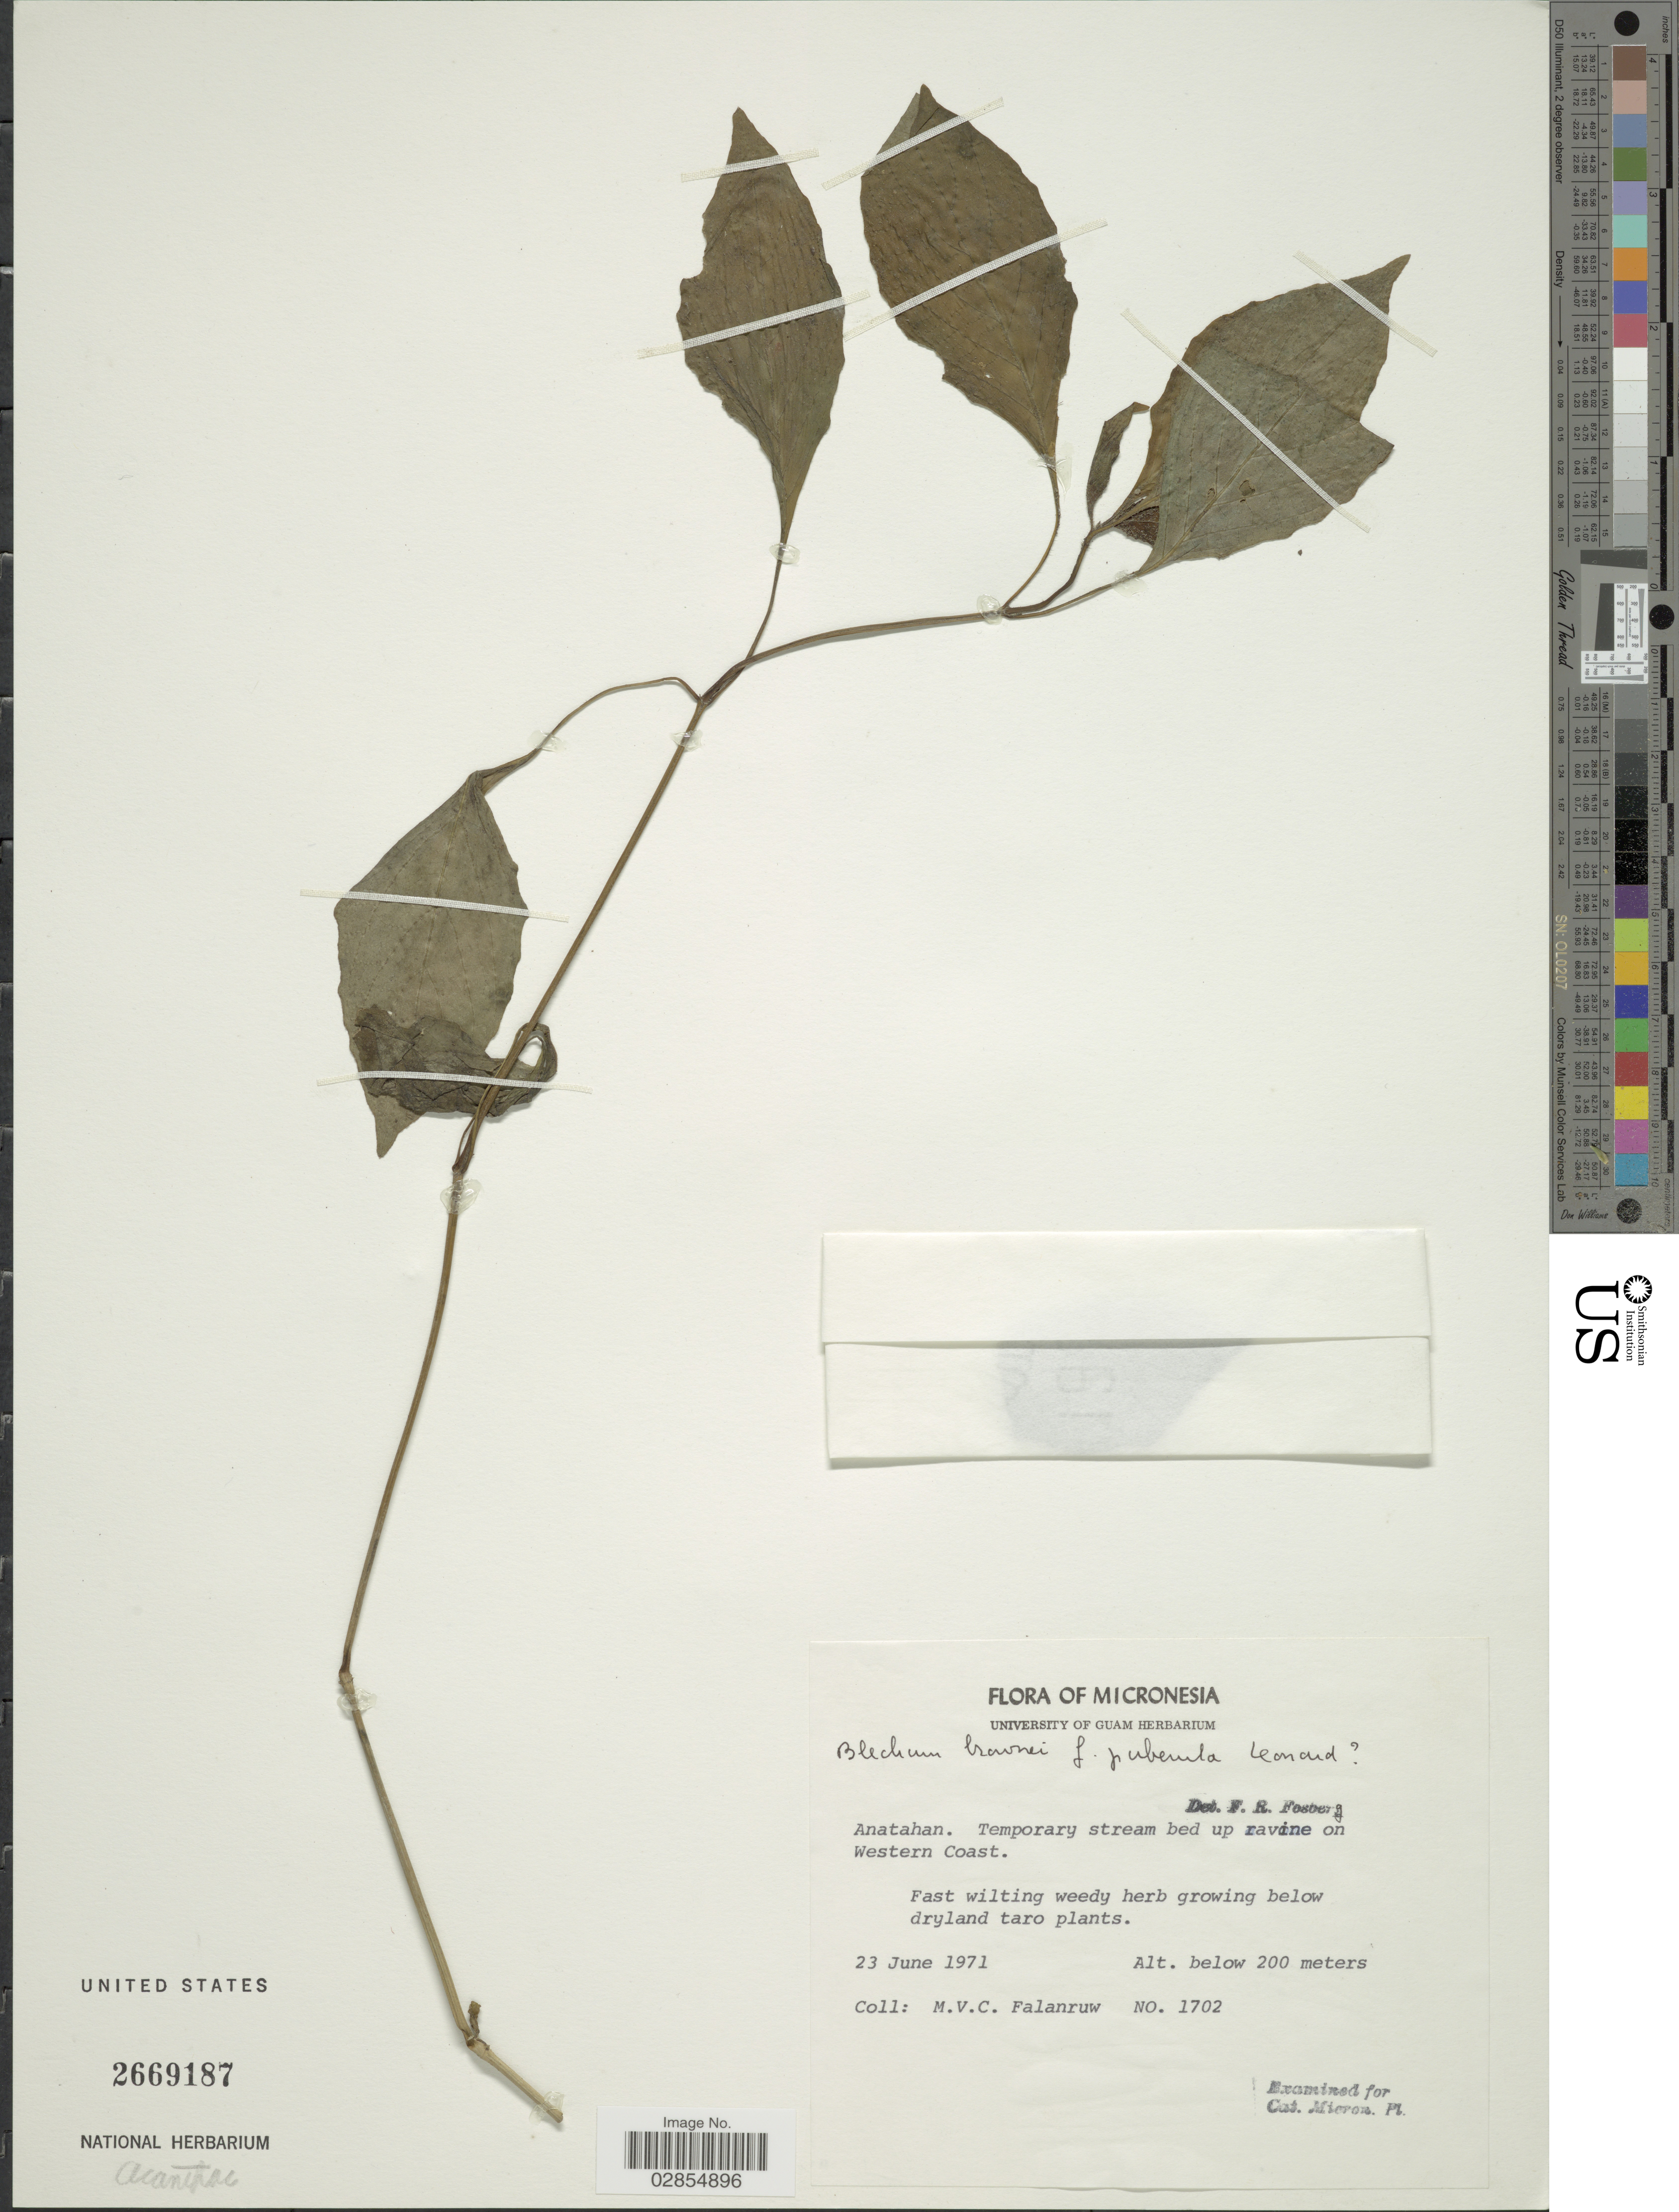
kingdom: Plantae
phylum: Tracheophyta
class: Magnoliopsida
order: Lamiales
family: Acanthaceae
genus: Blechum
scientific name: Blechum pyramidatum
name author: (Lam.) Urb.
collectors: M. V. Falanruw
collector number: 1702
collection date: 1971-06-23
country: Northern Mariana Islands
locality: Anatahan. Temporary stream bed up ravine on Western Coast.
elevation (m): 200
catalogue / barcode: US 2669187